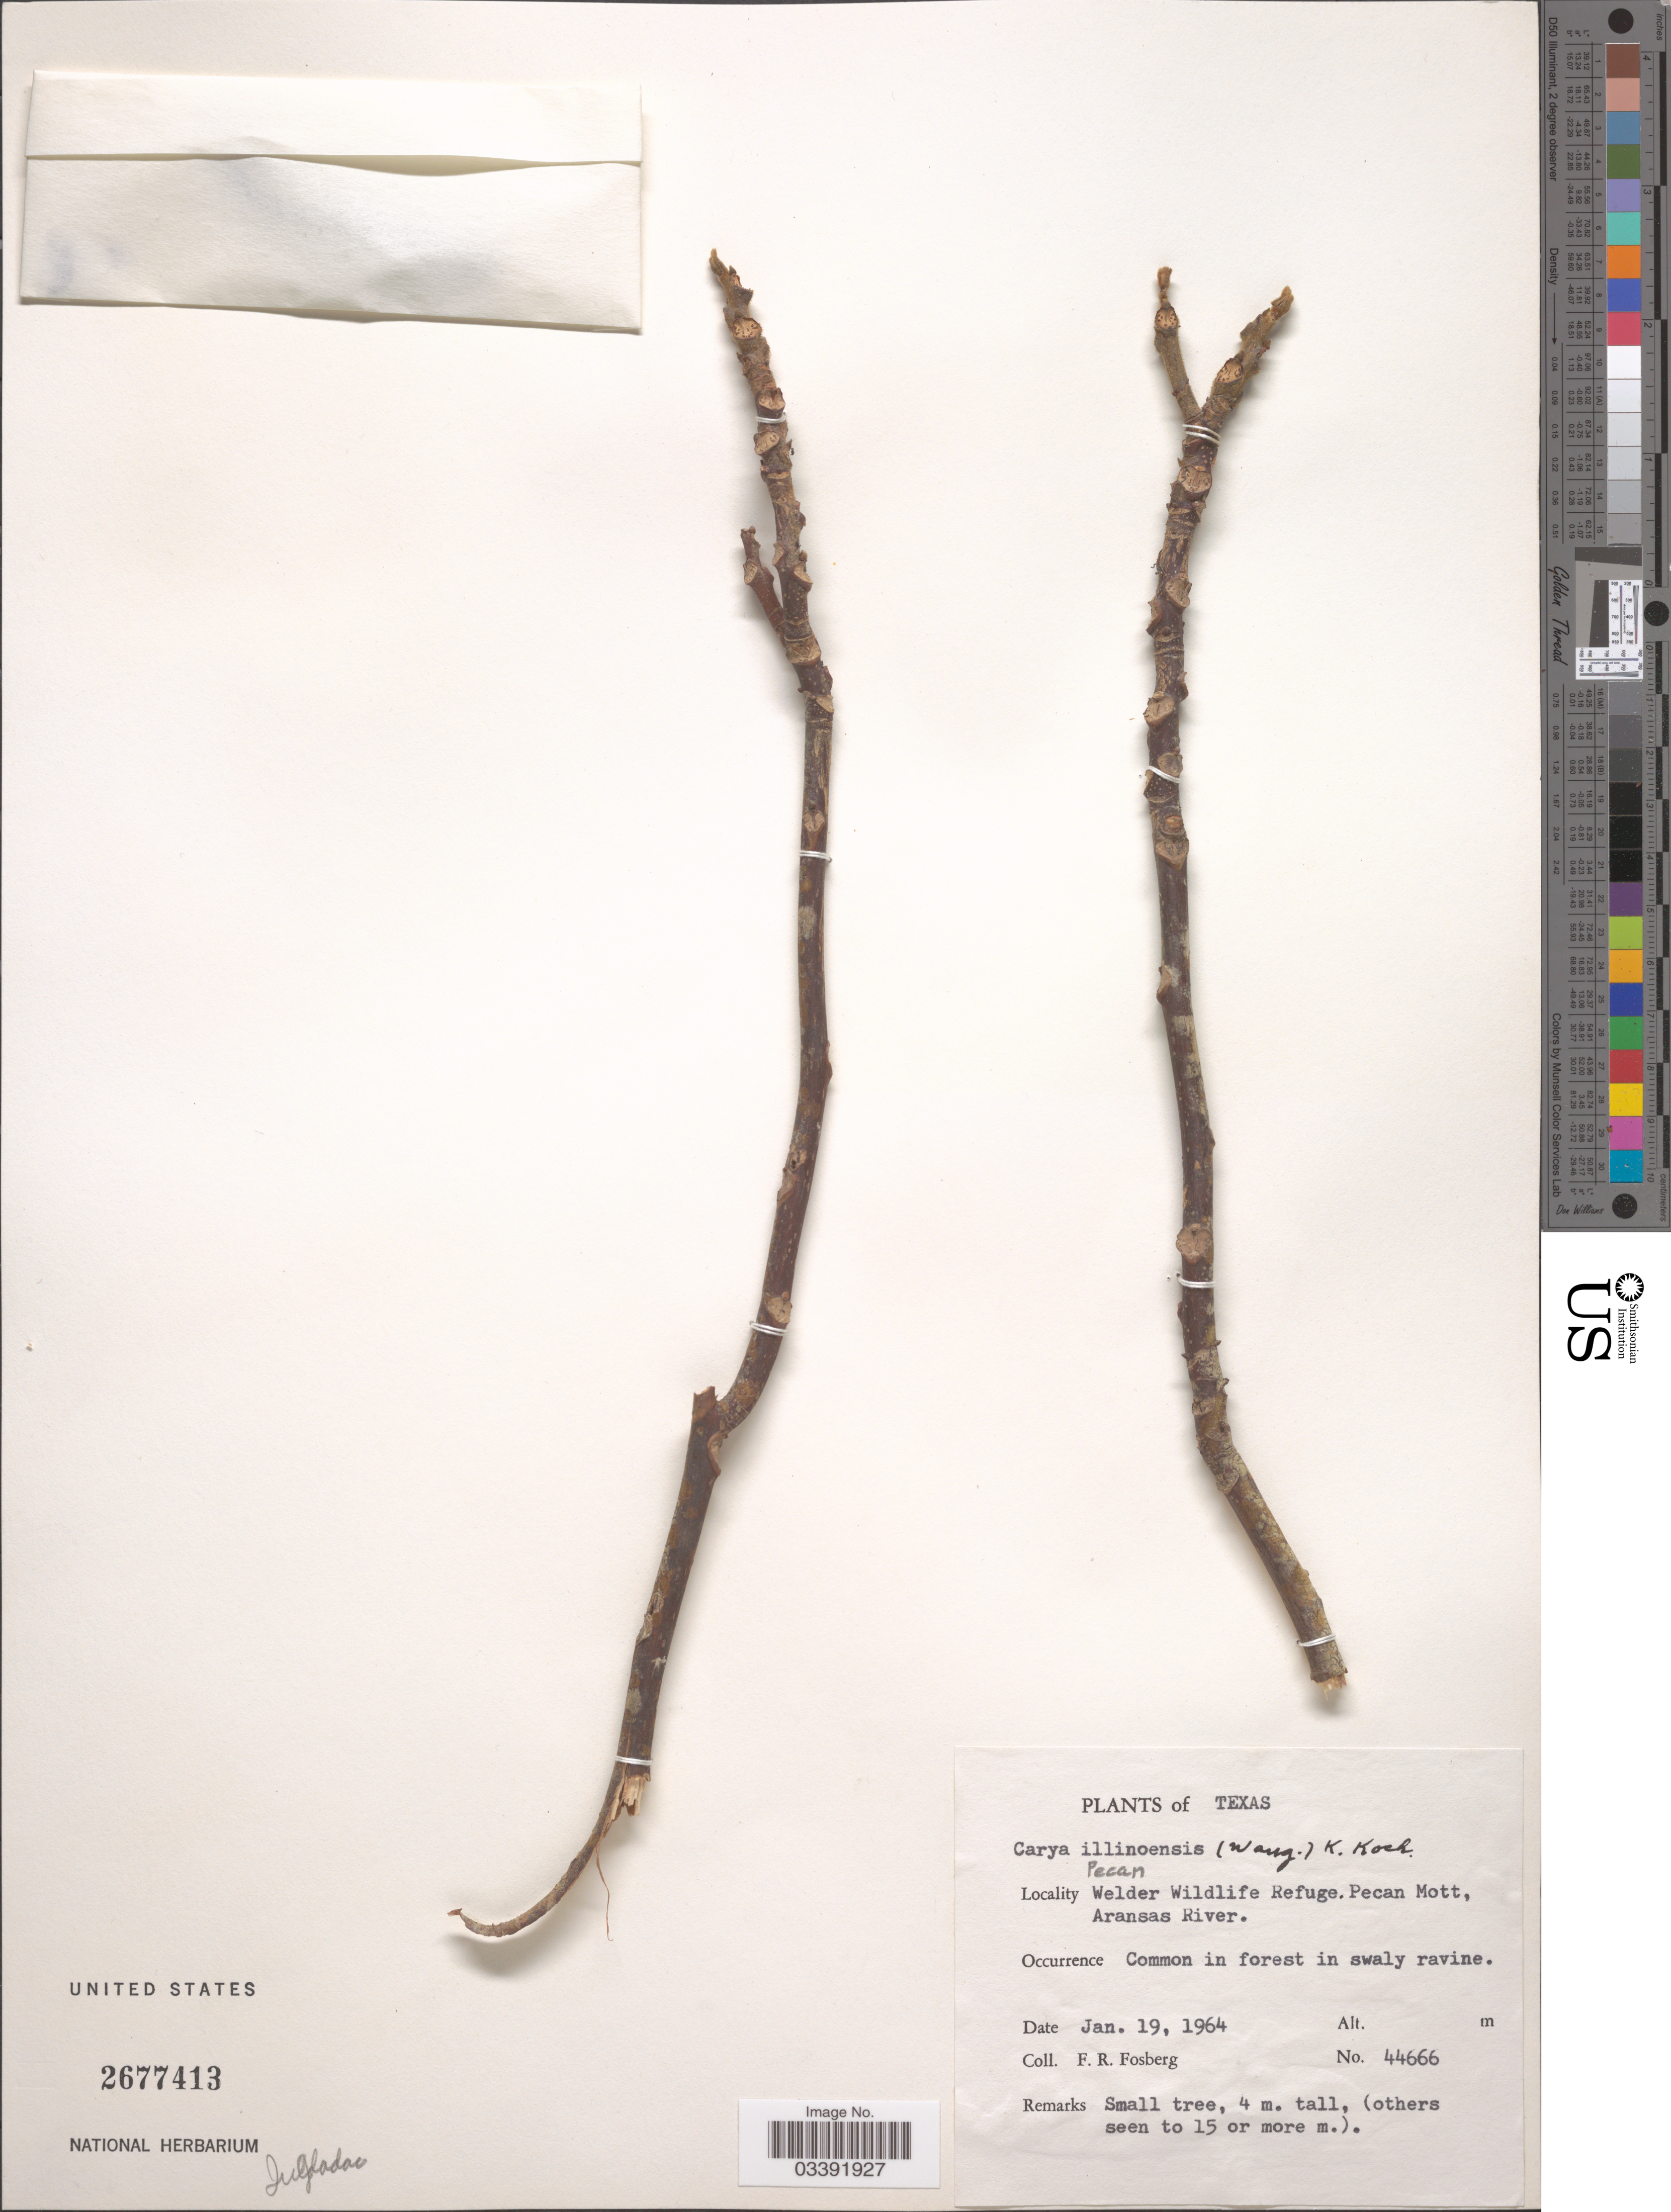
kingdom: Plantae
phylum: Tracheophyta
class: Magnoliopsida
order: Fagales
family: Juglandaceae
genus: Carya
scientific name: Carya illinoinensis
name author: (Wangenh.) K. Koch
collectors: F. R. Fosberg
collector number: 44666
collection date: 1964-01-19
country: United States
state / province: Texas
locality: Welder Wildlife Refuge. Pecan Mott, Aransas River.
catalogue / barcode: US 2677413